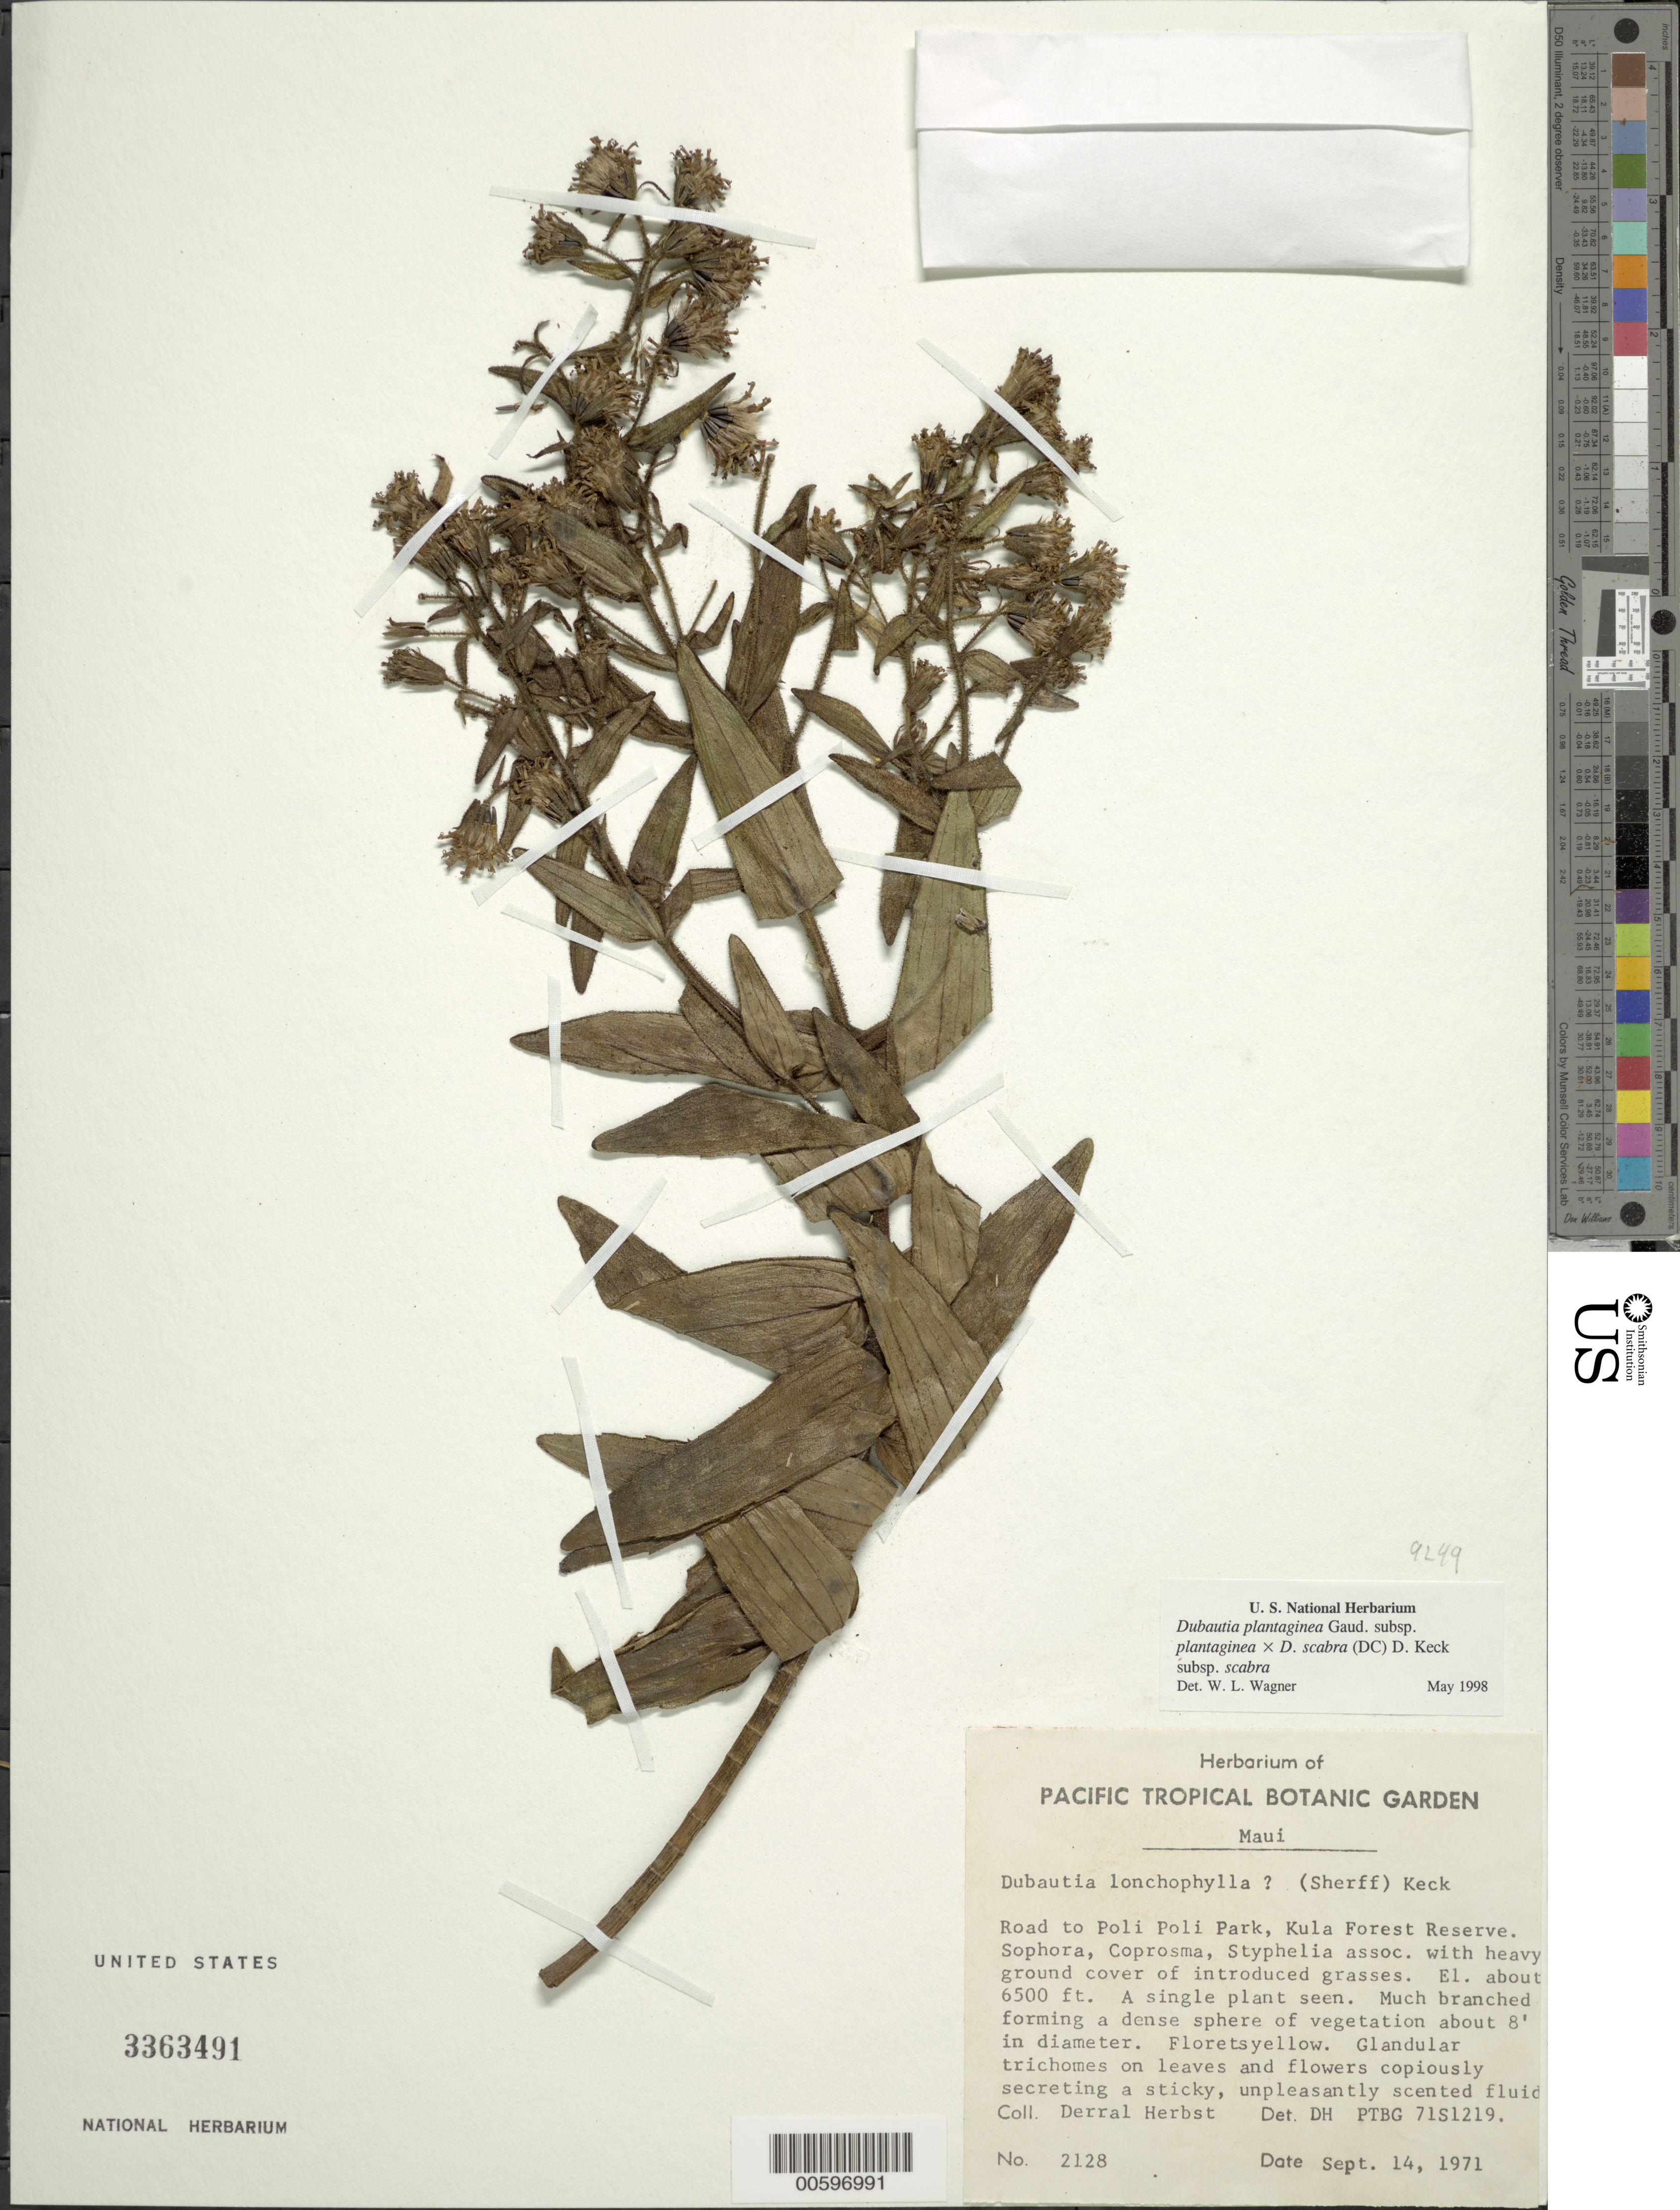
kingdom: Plantae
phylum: Tracheophyta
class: Magnoliopsida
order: Asterales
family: Asteraceae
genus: Dubautia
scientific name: Dubautia plantaginea subsp. plantaginea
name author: Gaudich.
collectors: D. R. Herbst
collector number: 2128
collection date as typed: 14 Sep 1971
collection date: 1971-09-14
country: United States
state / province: Hawaii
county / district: Maui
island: Maui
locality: Road to Poli Poli Park, Kula For Res.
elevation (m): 1981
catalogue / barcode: US 3363491